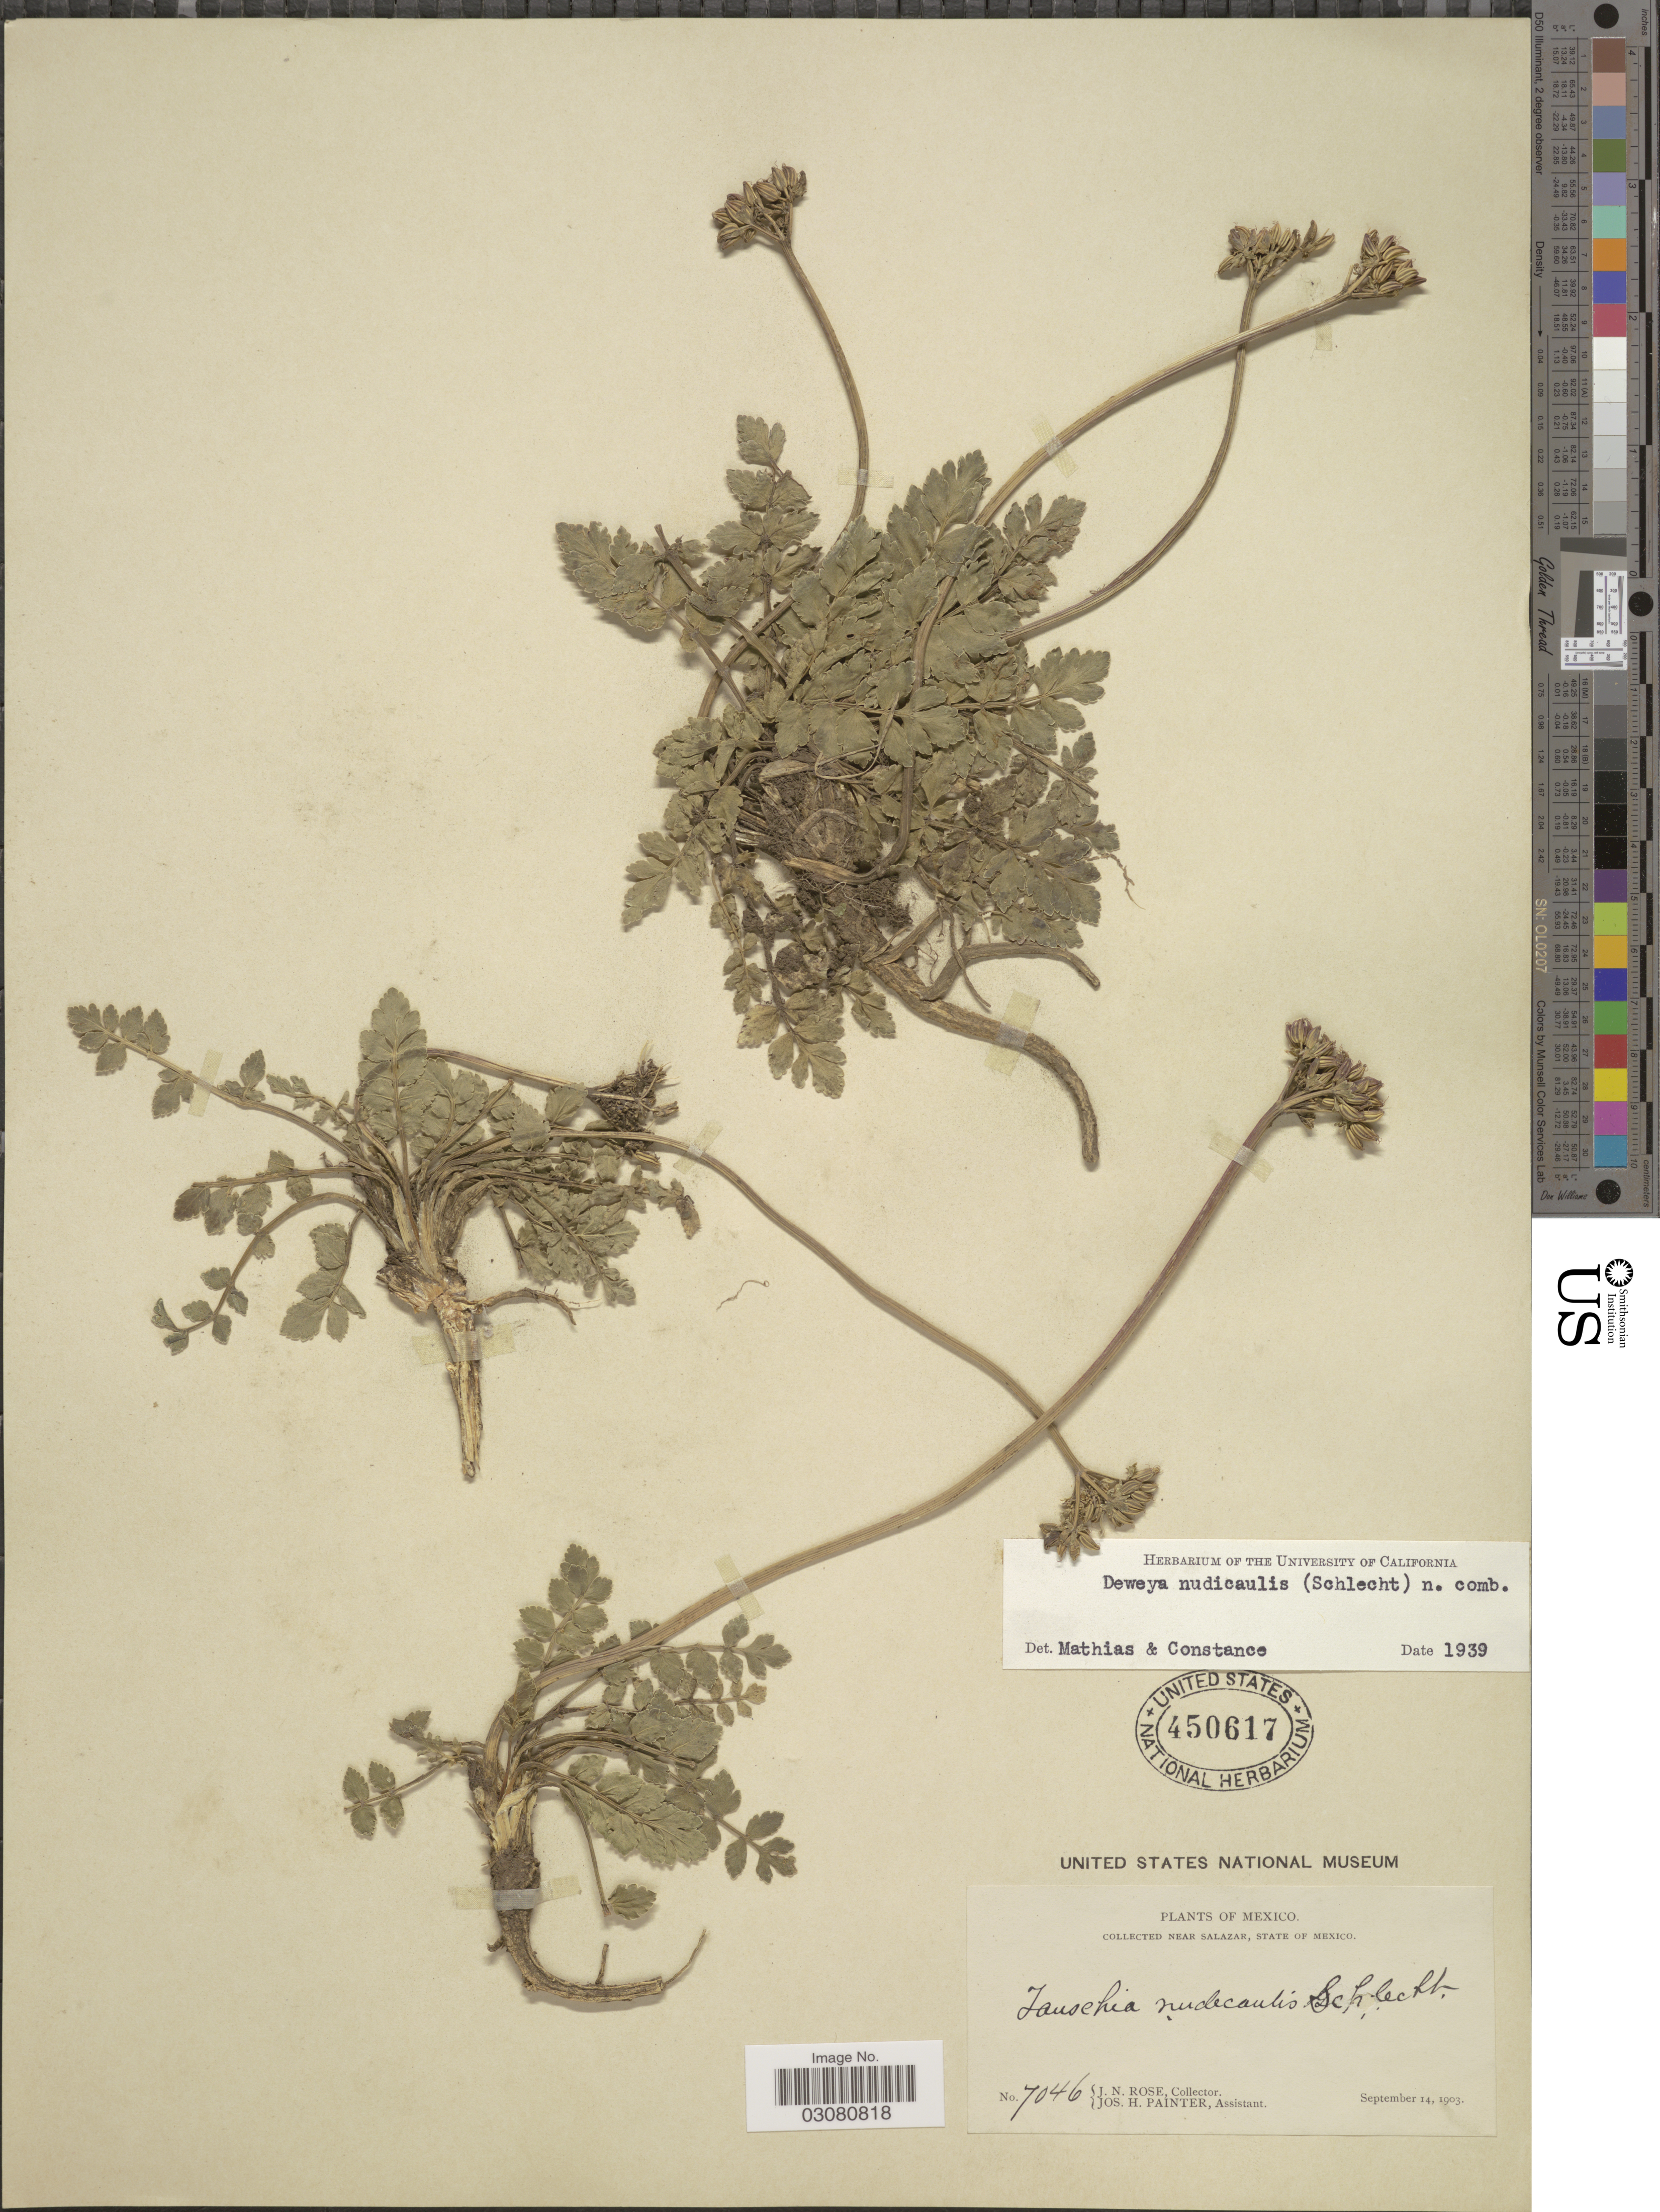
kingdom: Plantae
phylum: Tracheophyta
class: Magnoliopsida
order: Apiales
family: Apiaceae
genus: Tauschia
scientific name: Tauschia nudicaulis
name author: Schltdl.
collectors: J. N. Rose & J. H. Painter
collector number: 7046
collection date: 1903-09-14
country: Mexico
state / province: México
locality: Near Salazar.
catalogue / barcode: US 450617